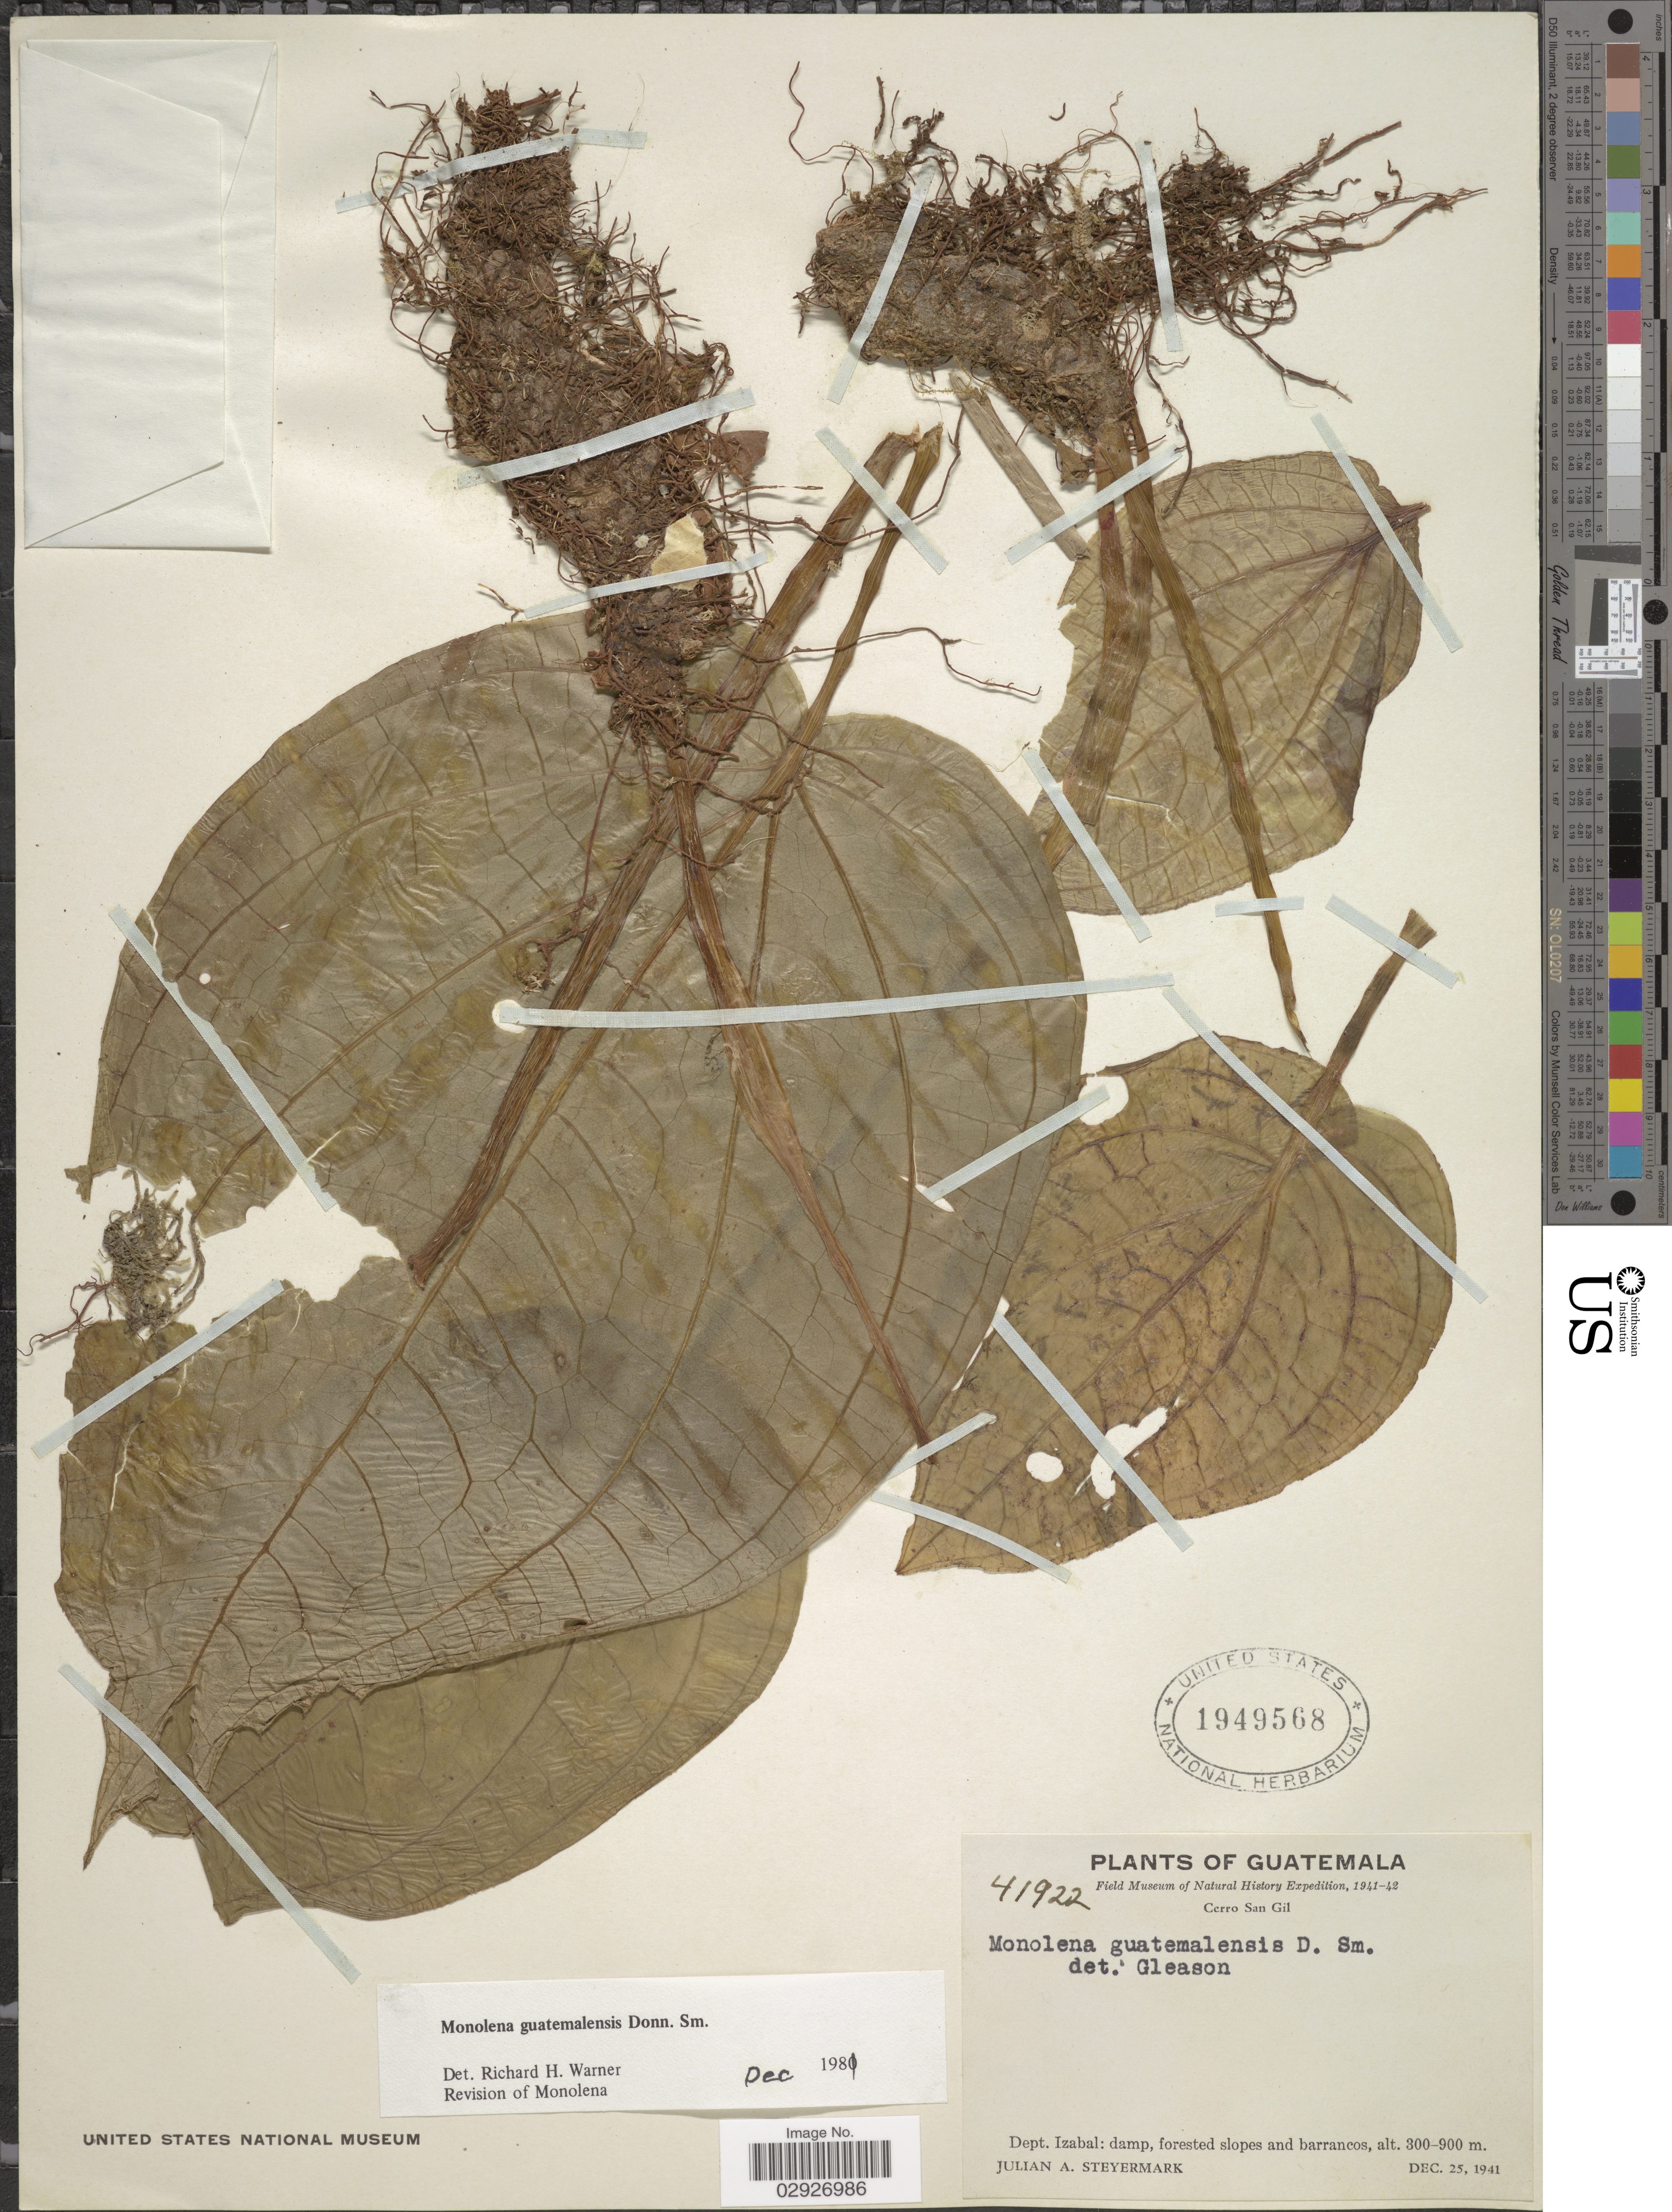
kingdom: Plantae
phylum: Tracheophyta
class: Magnoliopsida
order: Myrtales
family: Melastomataceae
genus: Monolena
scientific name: Monolena guatemalensis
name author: Donn. Sm.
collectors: J. Steyermark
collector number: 41922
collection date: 1941-12-25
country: Guatemala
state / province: Izabal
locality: Dept. Izabal.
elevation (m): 300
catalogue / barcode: US 1949568